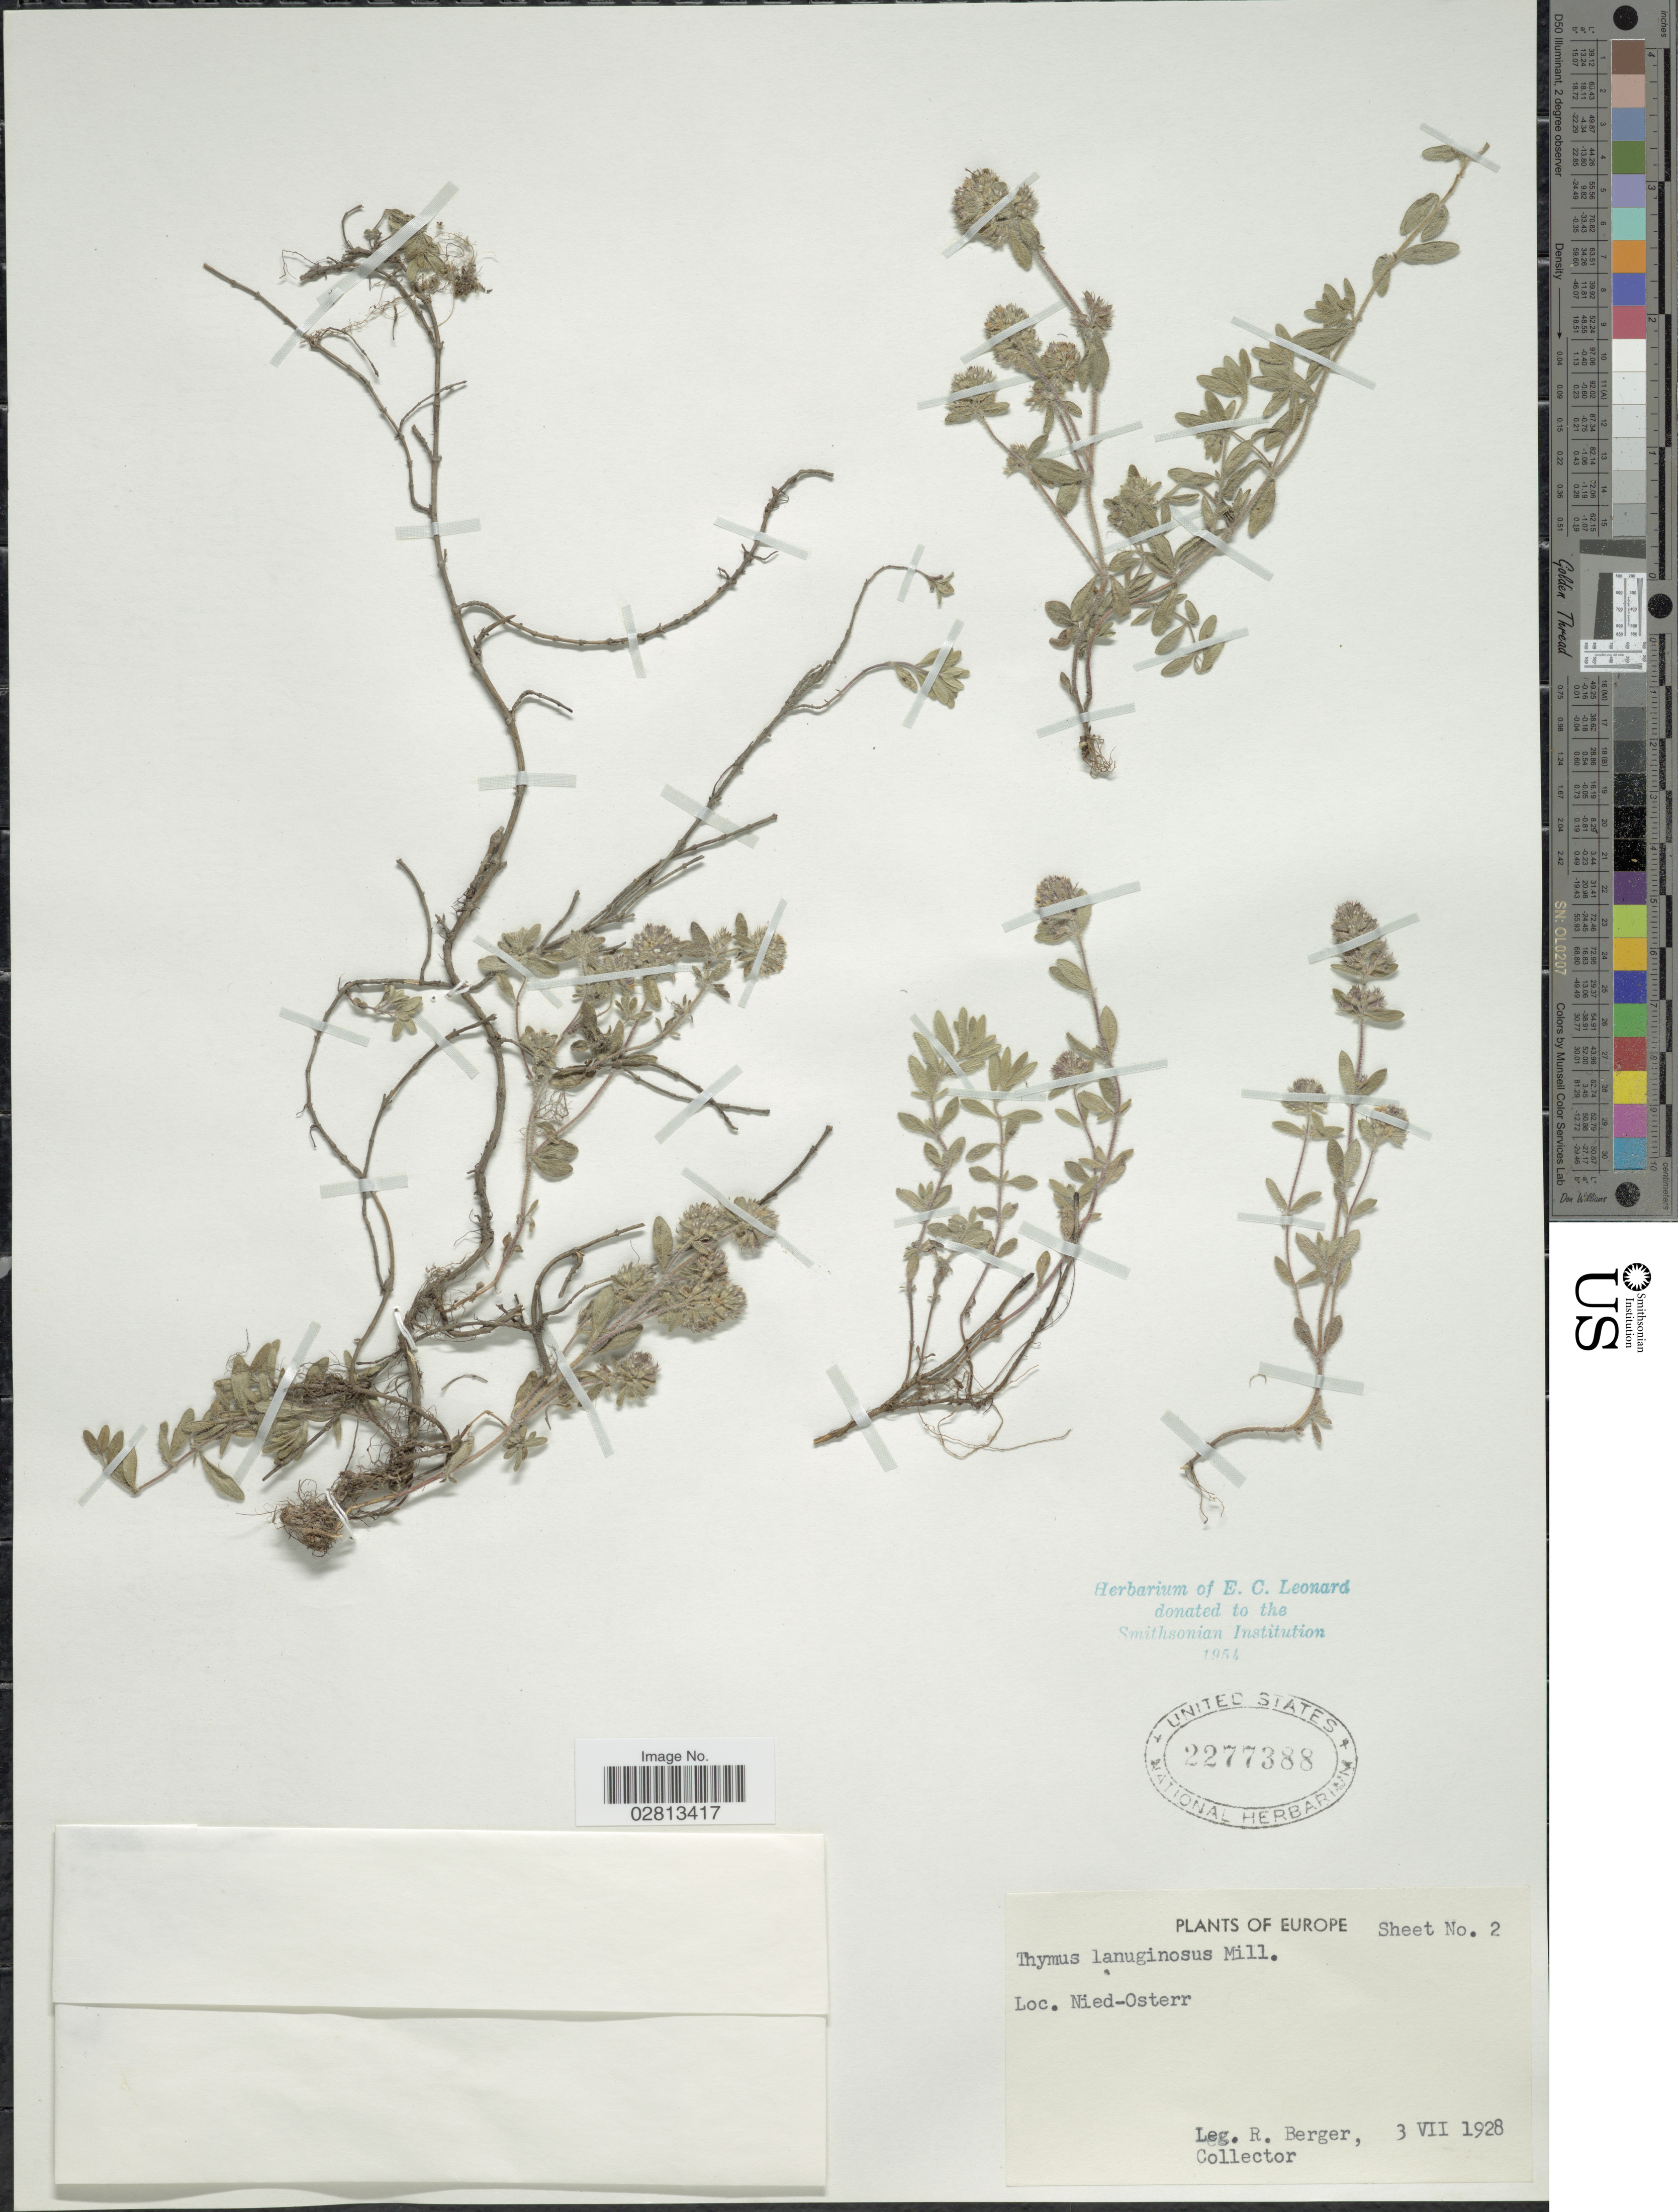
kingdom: Plantae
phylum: Tracheophyta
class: Magnoliopsida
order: Lamiales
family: Lamiaceae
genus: Thymus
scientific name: Thymus pulegioides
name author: L.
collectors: R. Berger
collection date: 1928-07-03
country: Austria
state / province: Niederosterreich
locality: Nied- Osterr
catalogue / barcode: US 2277388